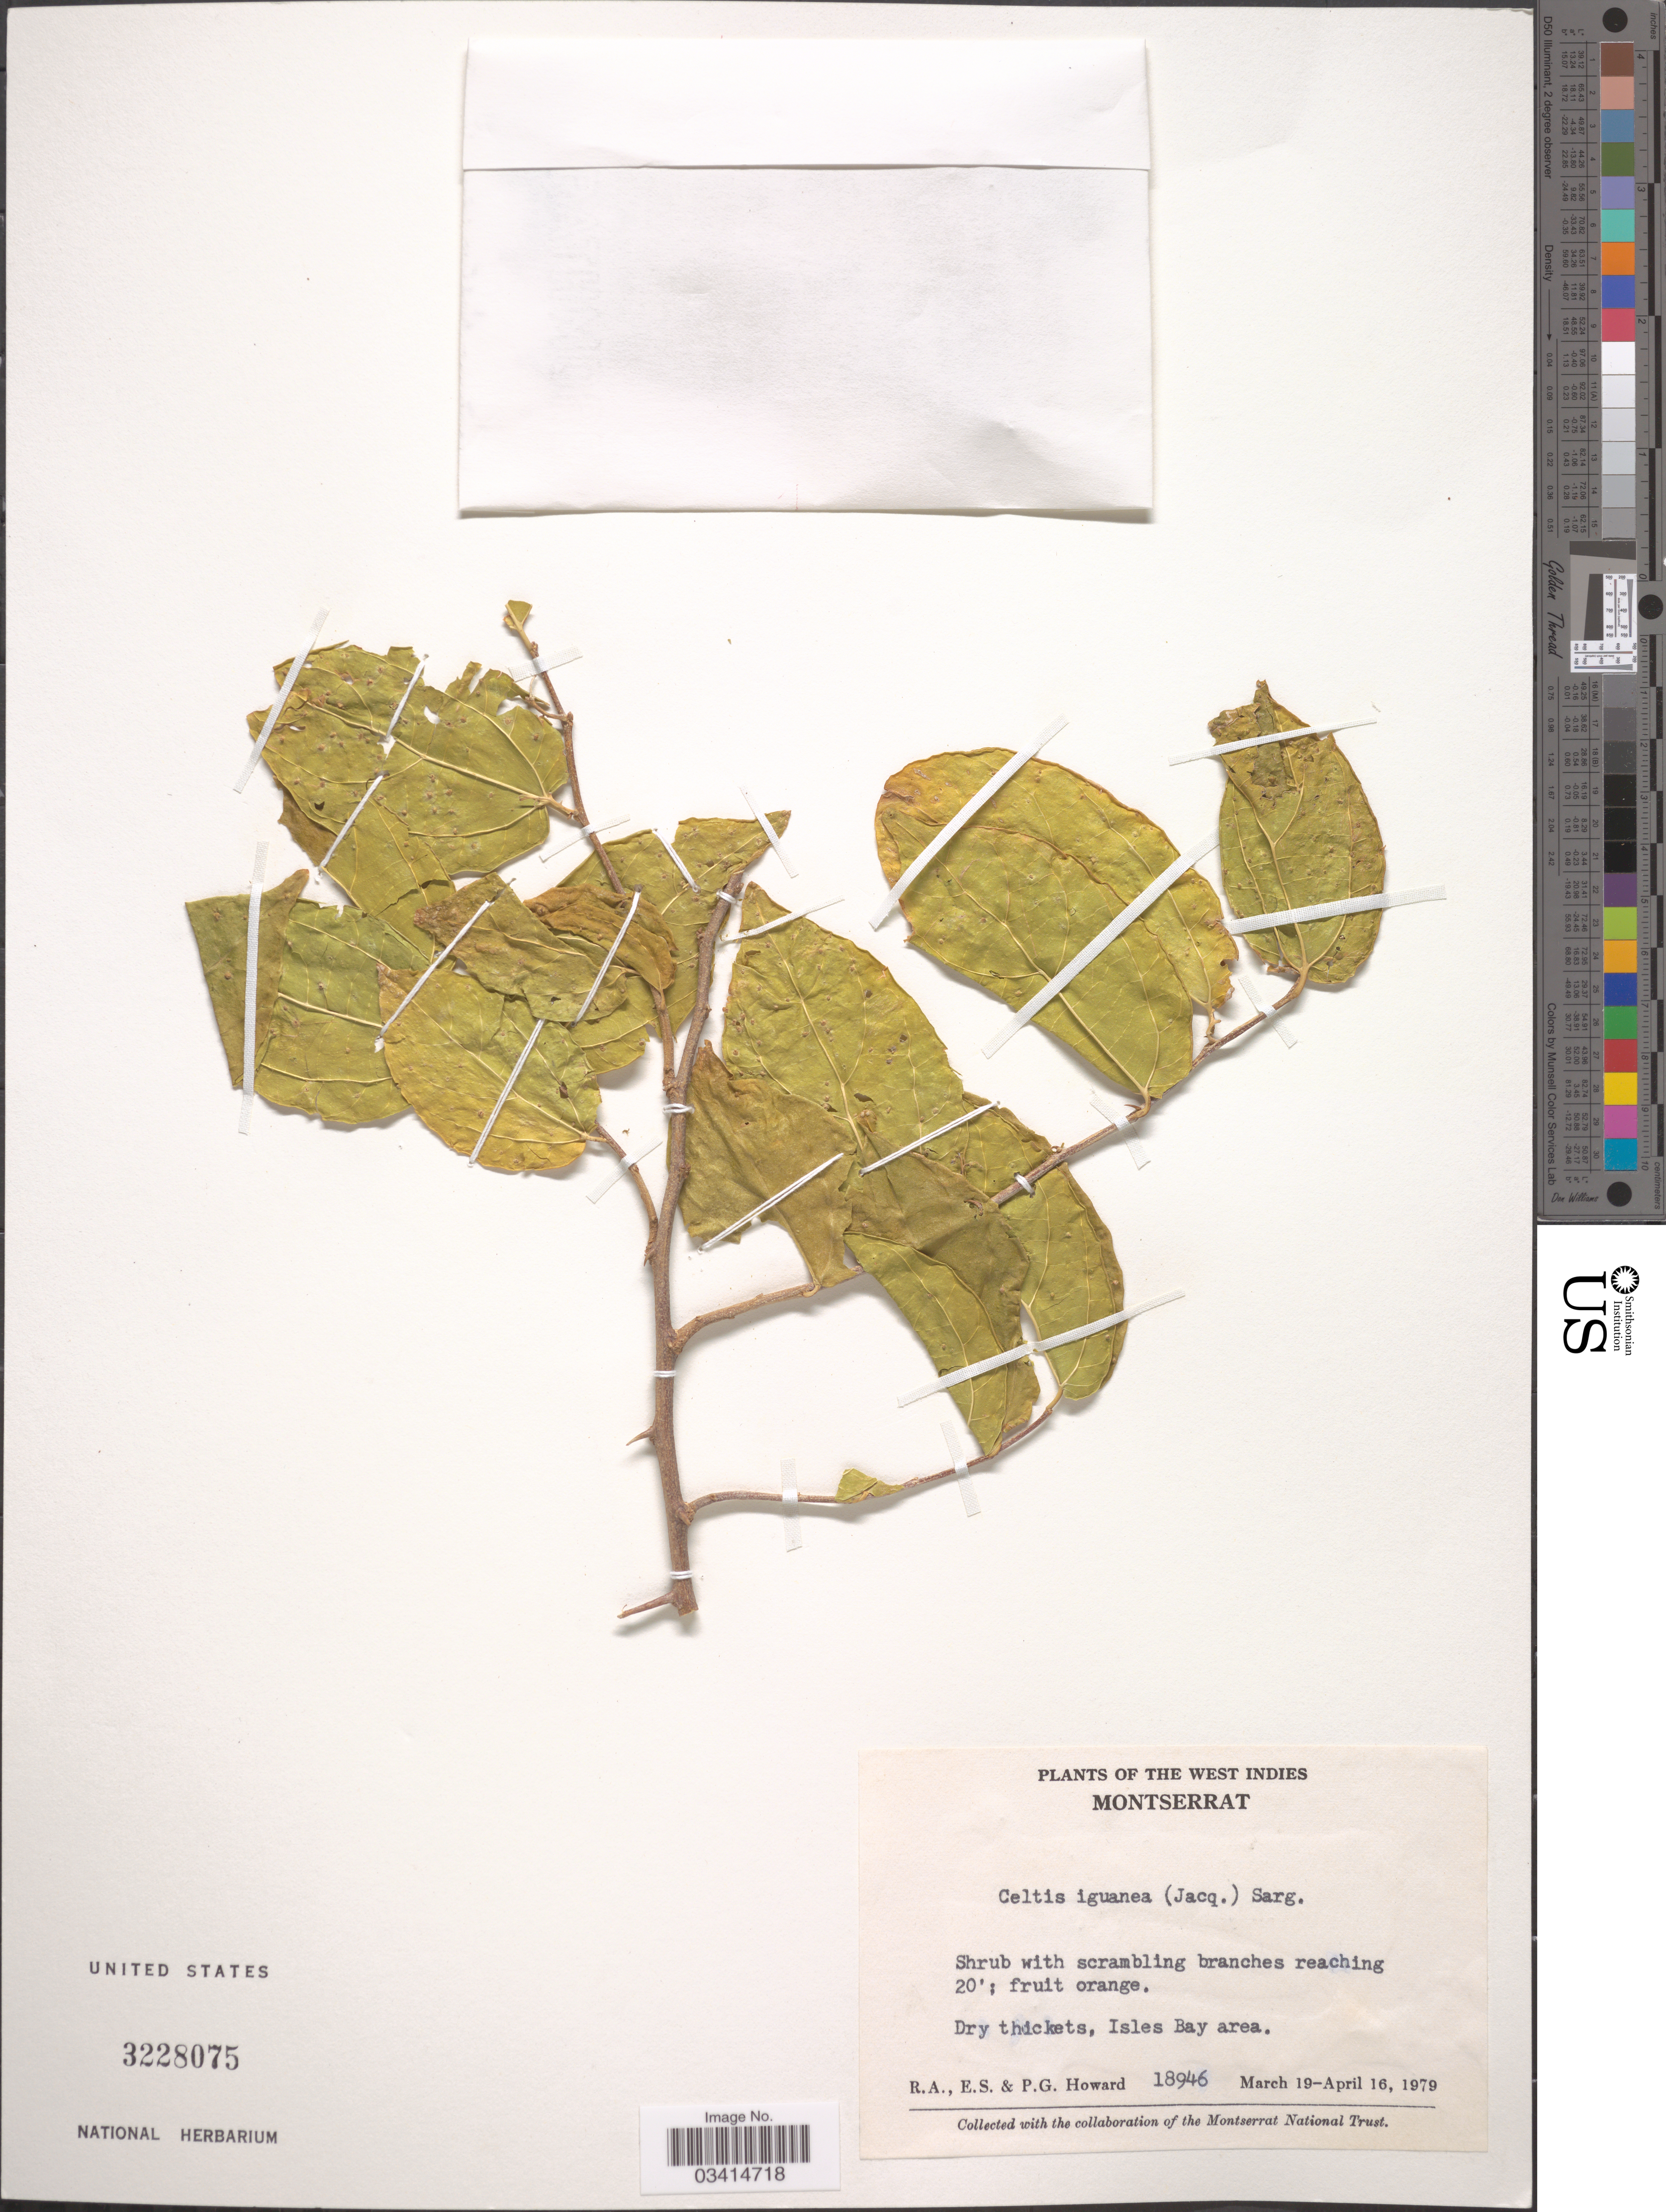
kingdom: Plantae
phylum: Tracheophyta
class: Magnoliopsida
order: Rosales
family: Cannabaceae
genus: Celtis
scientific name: Celtis iguanaea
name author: (Jacq.) Sarg.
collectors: R. A. Howard, E. S. Howard & P. Howard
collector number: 18946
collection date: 1979-03-19/1979-04-16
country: Montserrat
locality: Isles Bay area.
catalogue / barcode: US 3228075